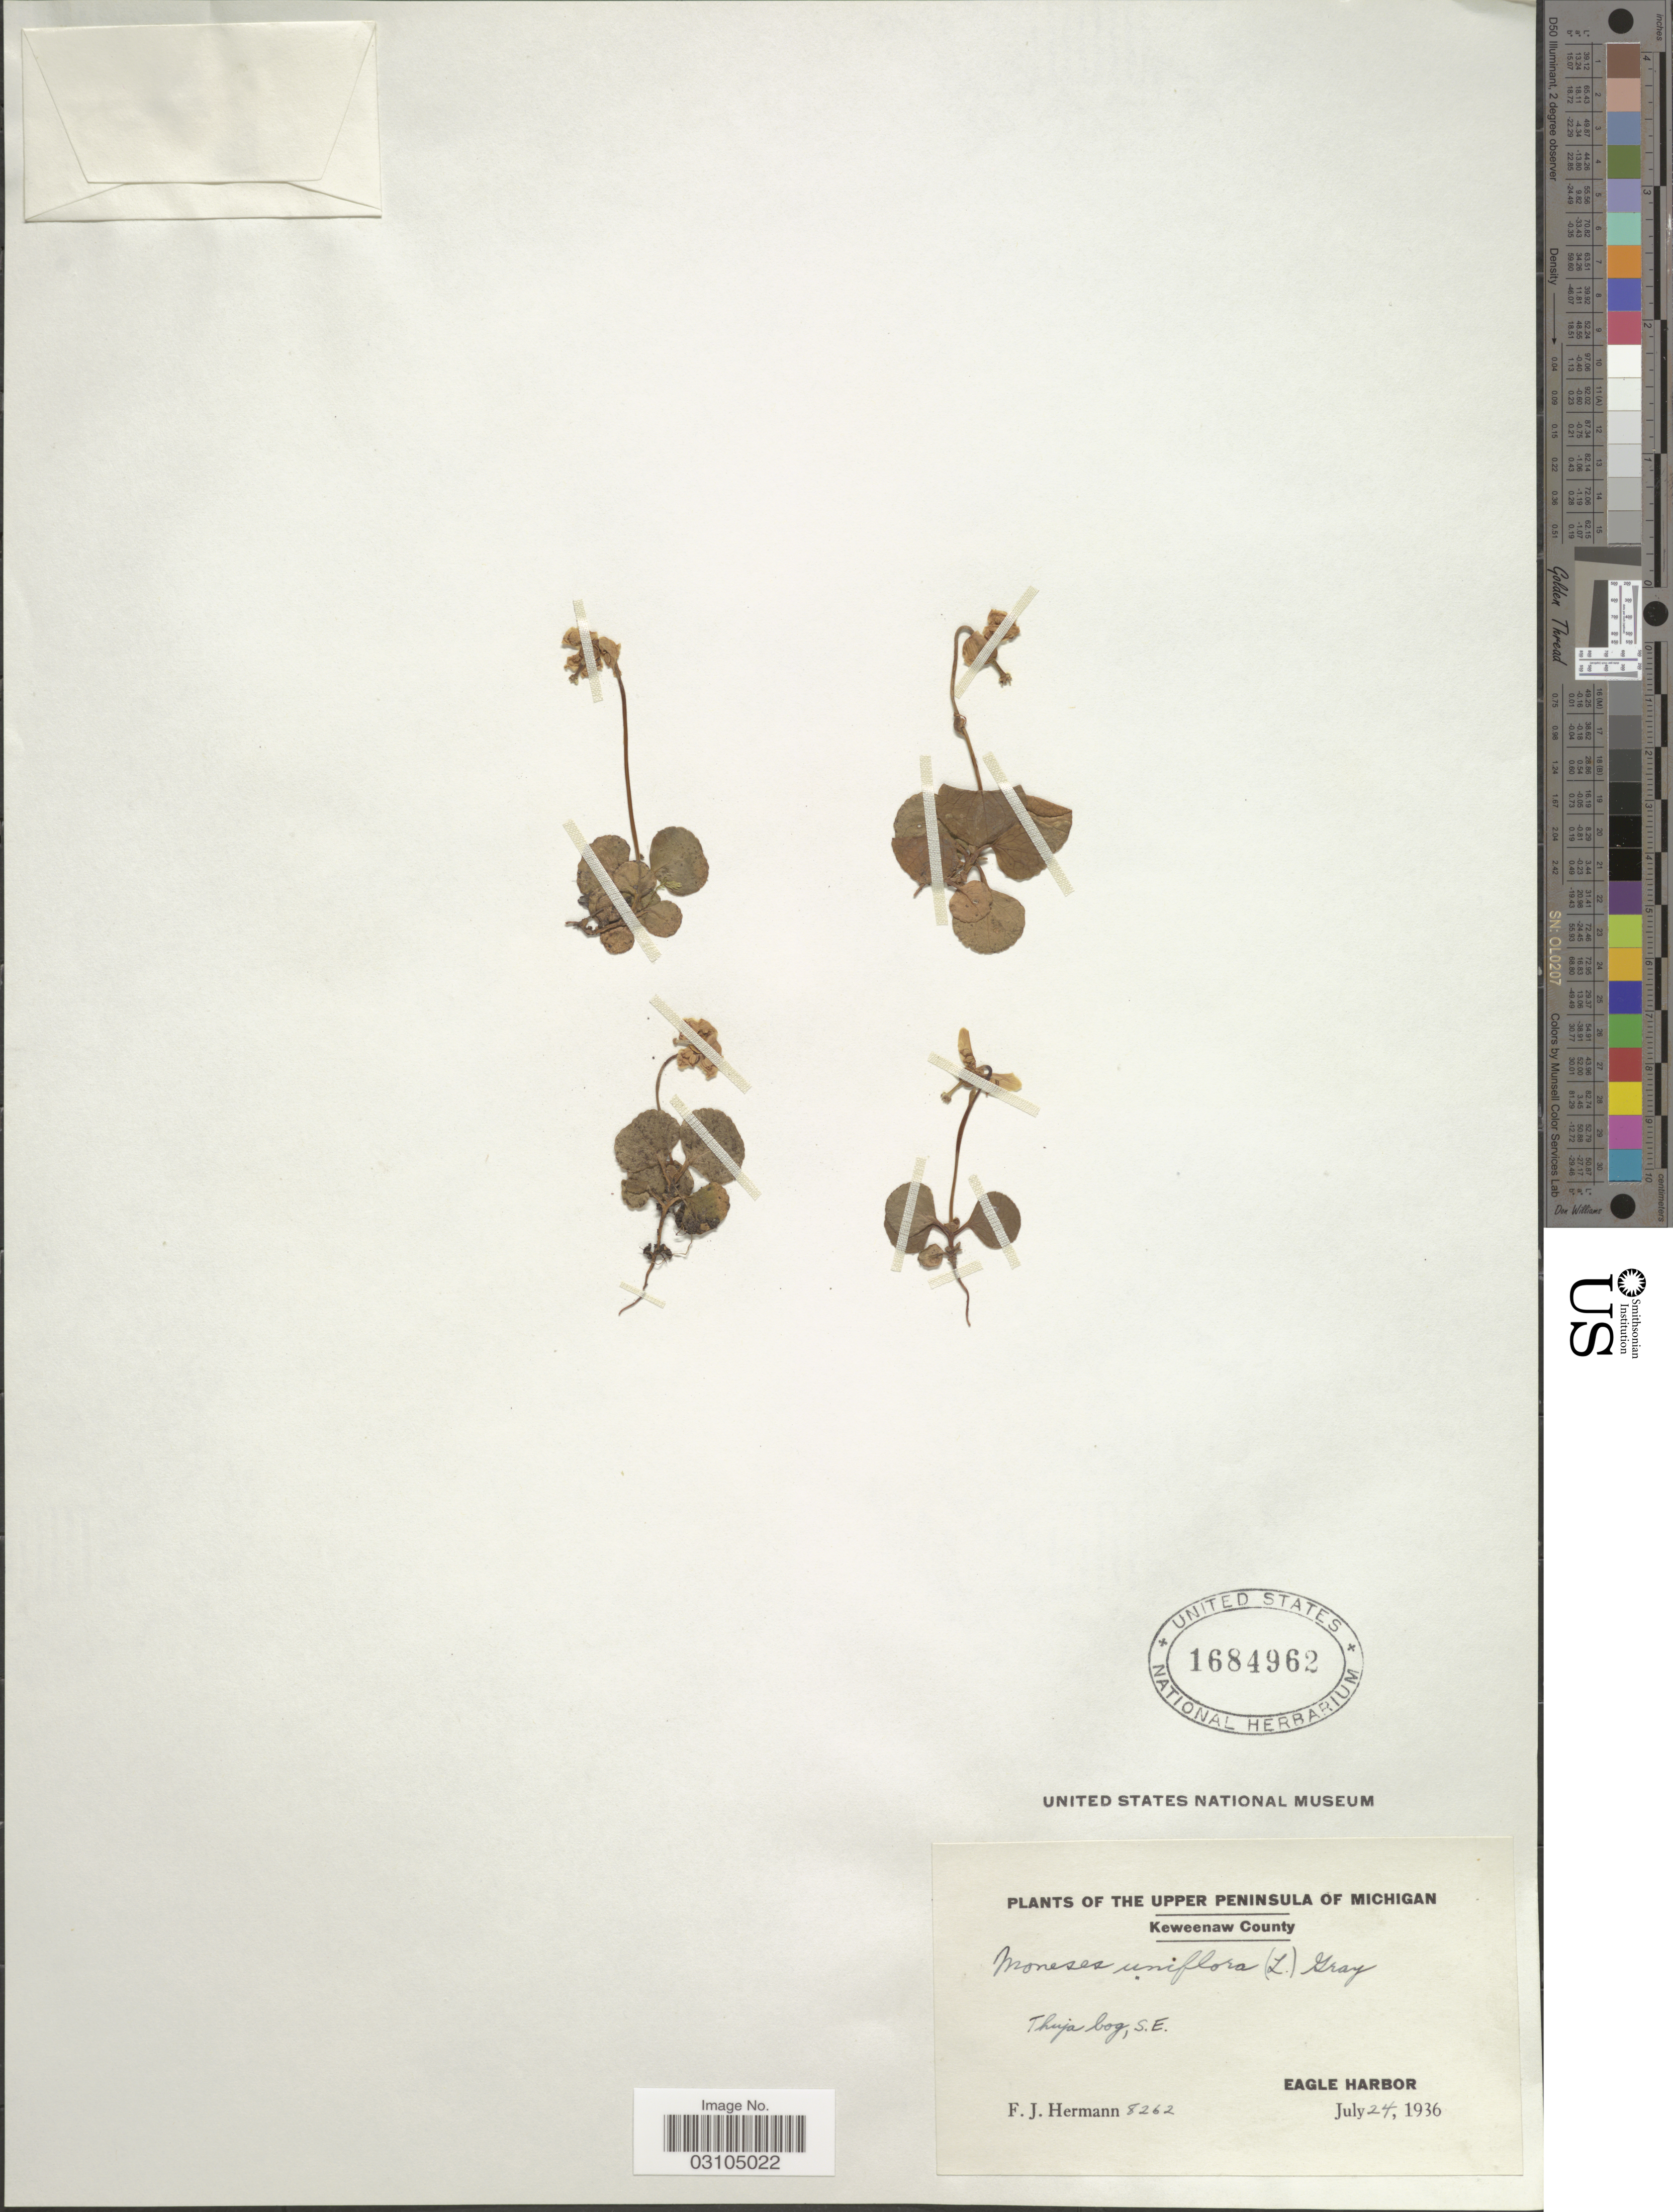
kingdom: Plantae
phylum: Tracheophyta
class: Magnoliopsida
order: Ericales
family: Ericaceae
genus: Moneses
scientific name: Moneses uniflora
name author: (L.) A. Gray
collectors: F. J. Hermann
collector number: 8262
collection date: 1936-07-24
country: United States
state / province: Michigan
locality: The Upper Peninsula of Michigan, Keweenaw County, Thuja bog, S. E. Eagle Harbor.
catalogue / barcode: US 1684962